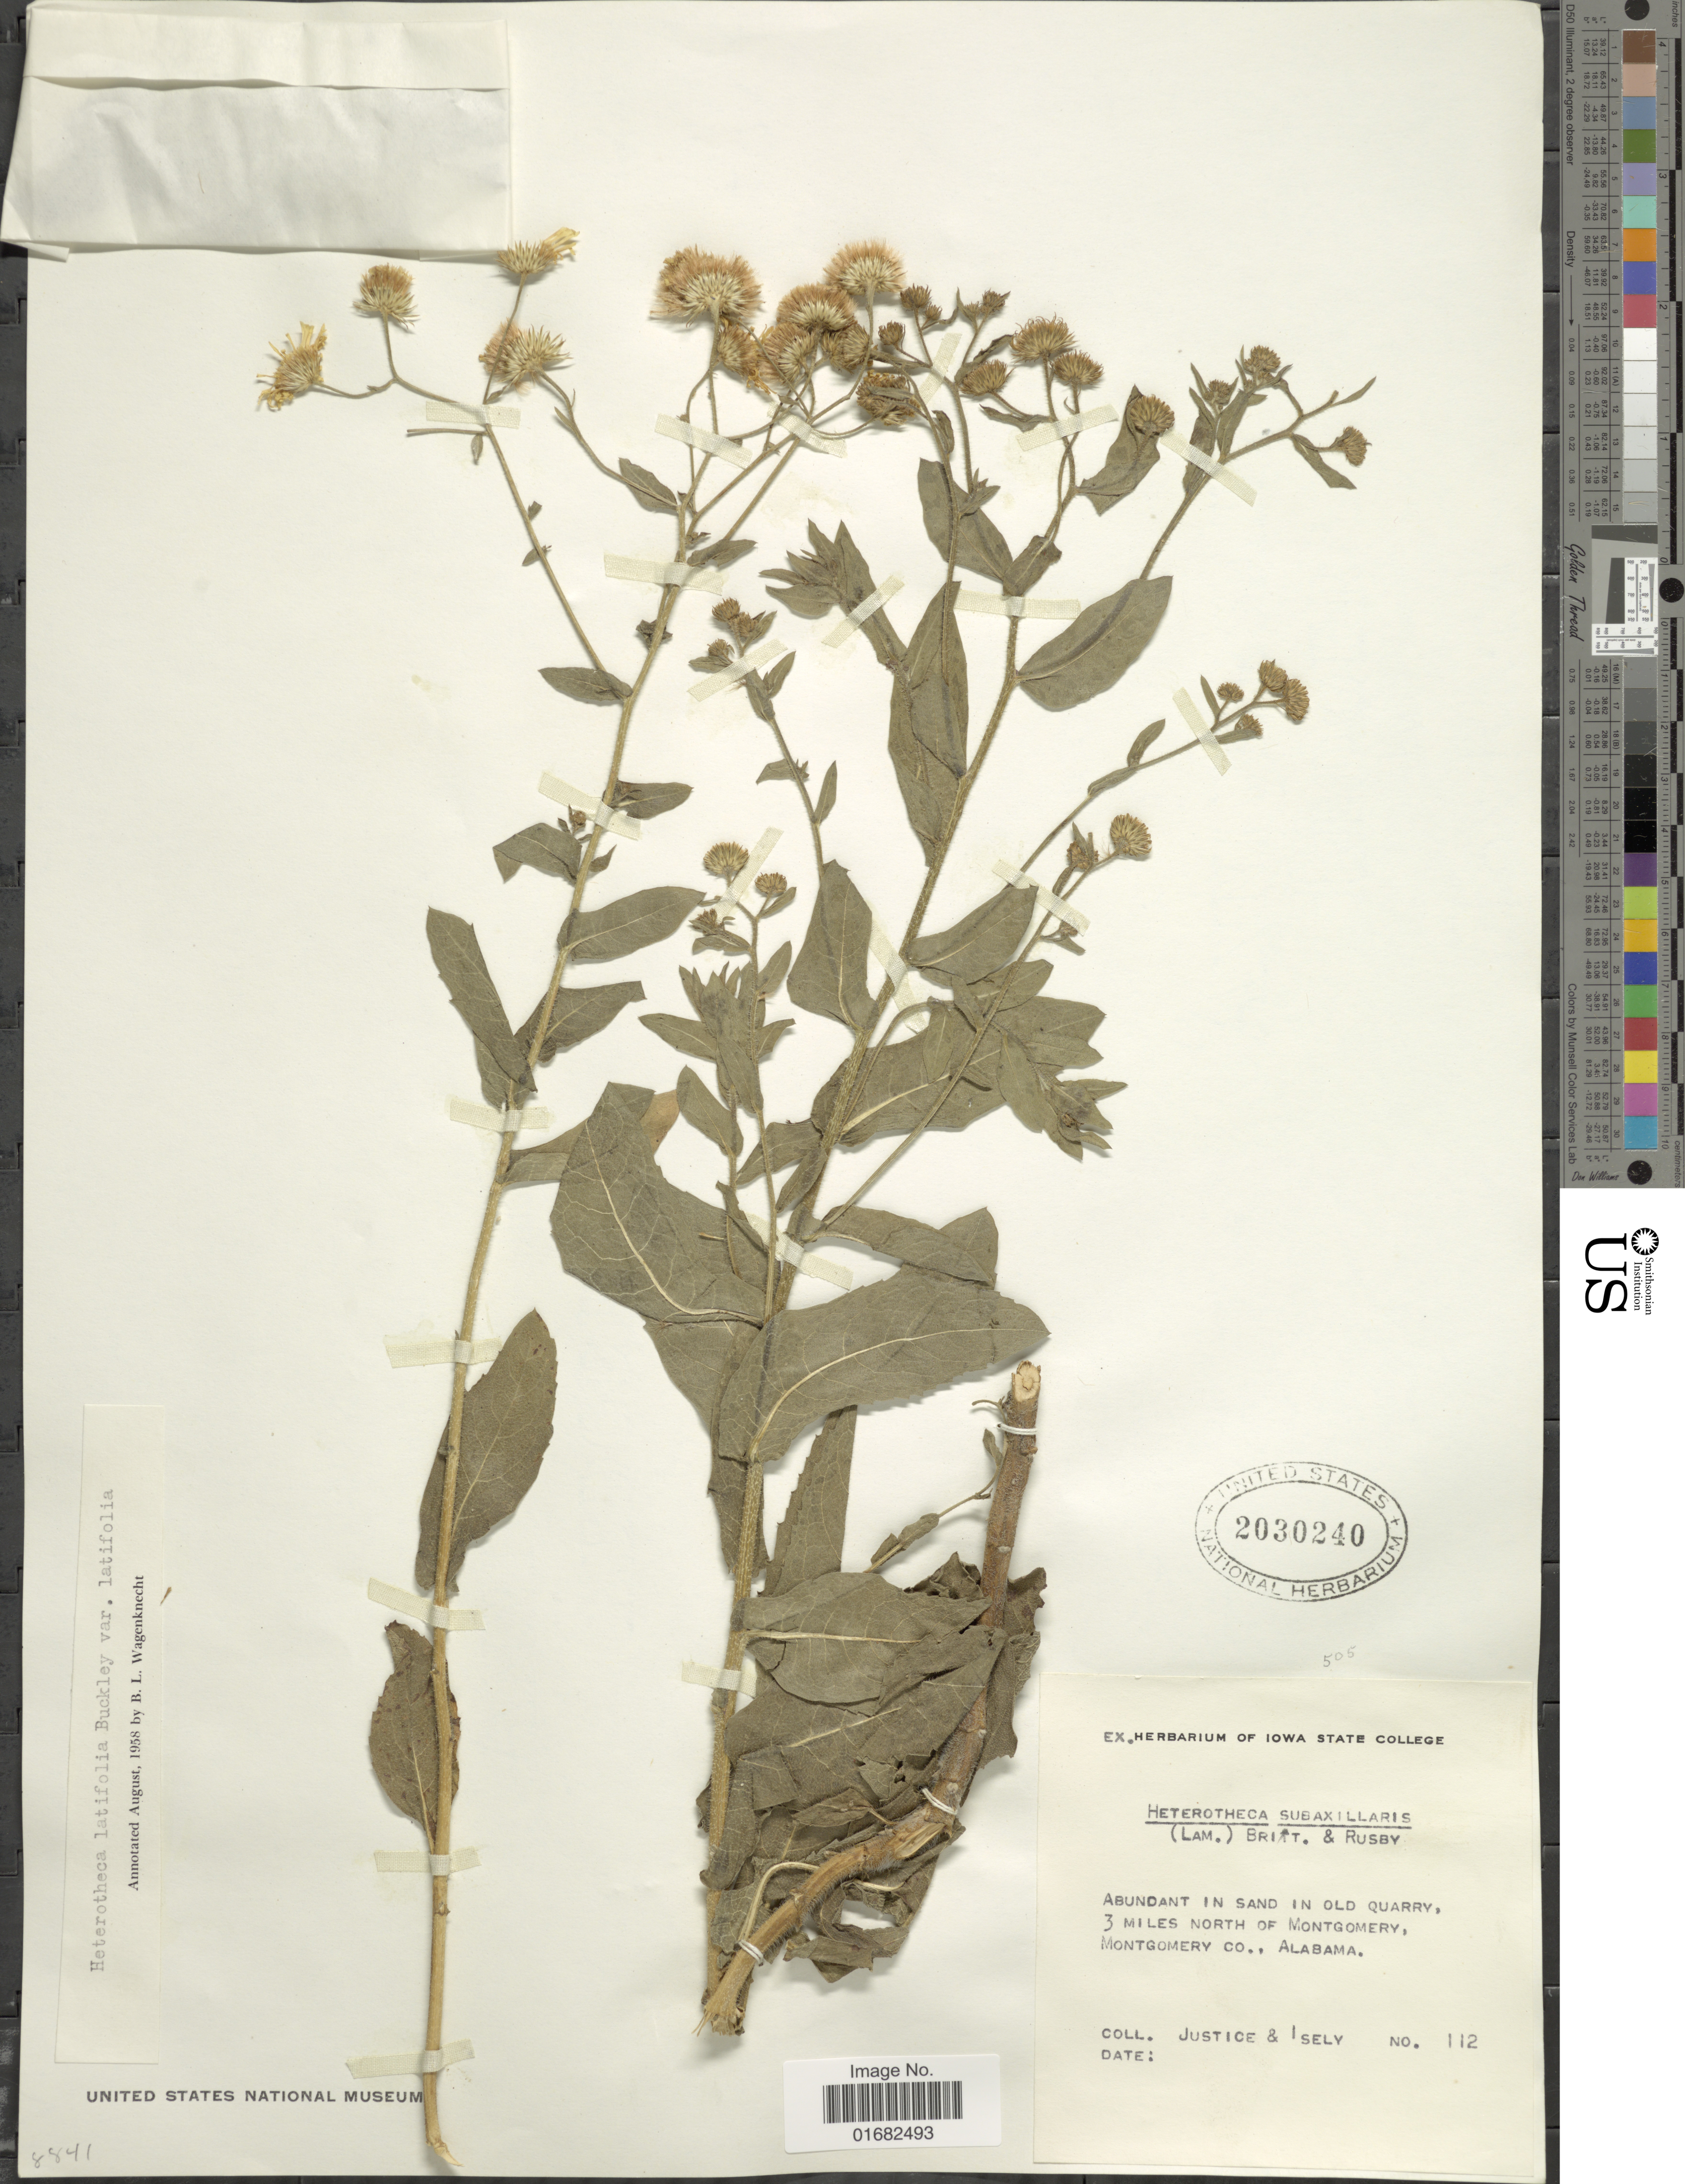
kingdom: Plantae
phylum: Tracheophyta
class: Magnoliopsida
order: Asterales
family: Asteraceae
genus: Heterotheca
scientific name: Heterotheca latifolia var. latifolia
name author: Buckley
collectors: Justice & Isely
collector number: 112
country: United States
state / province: Alabama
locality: In old Quarry, 3 miles north of Montgomery, Montgomery Co.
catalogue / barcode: US 2030240